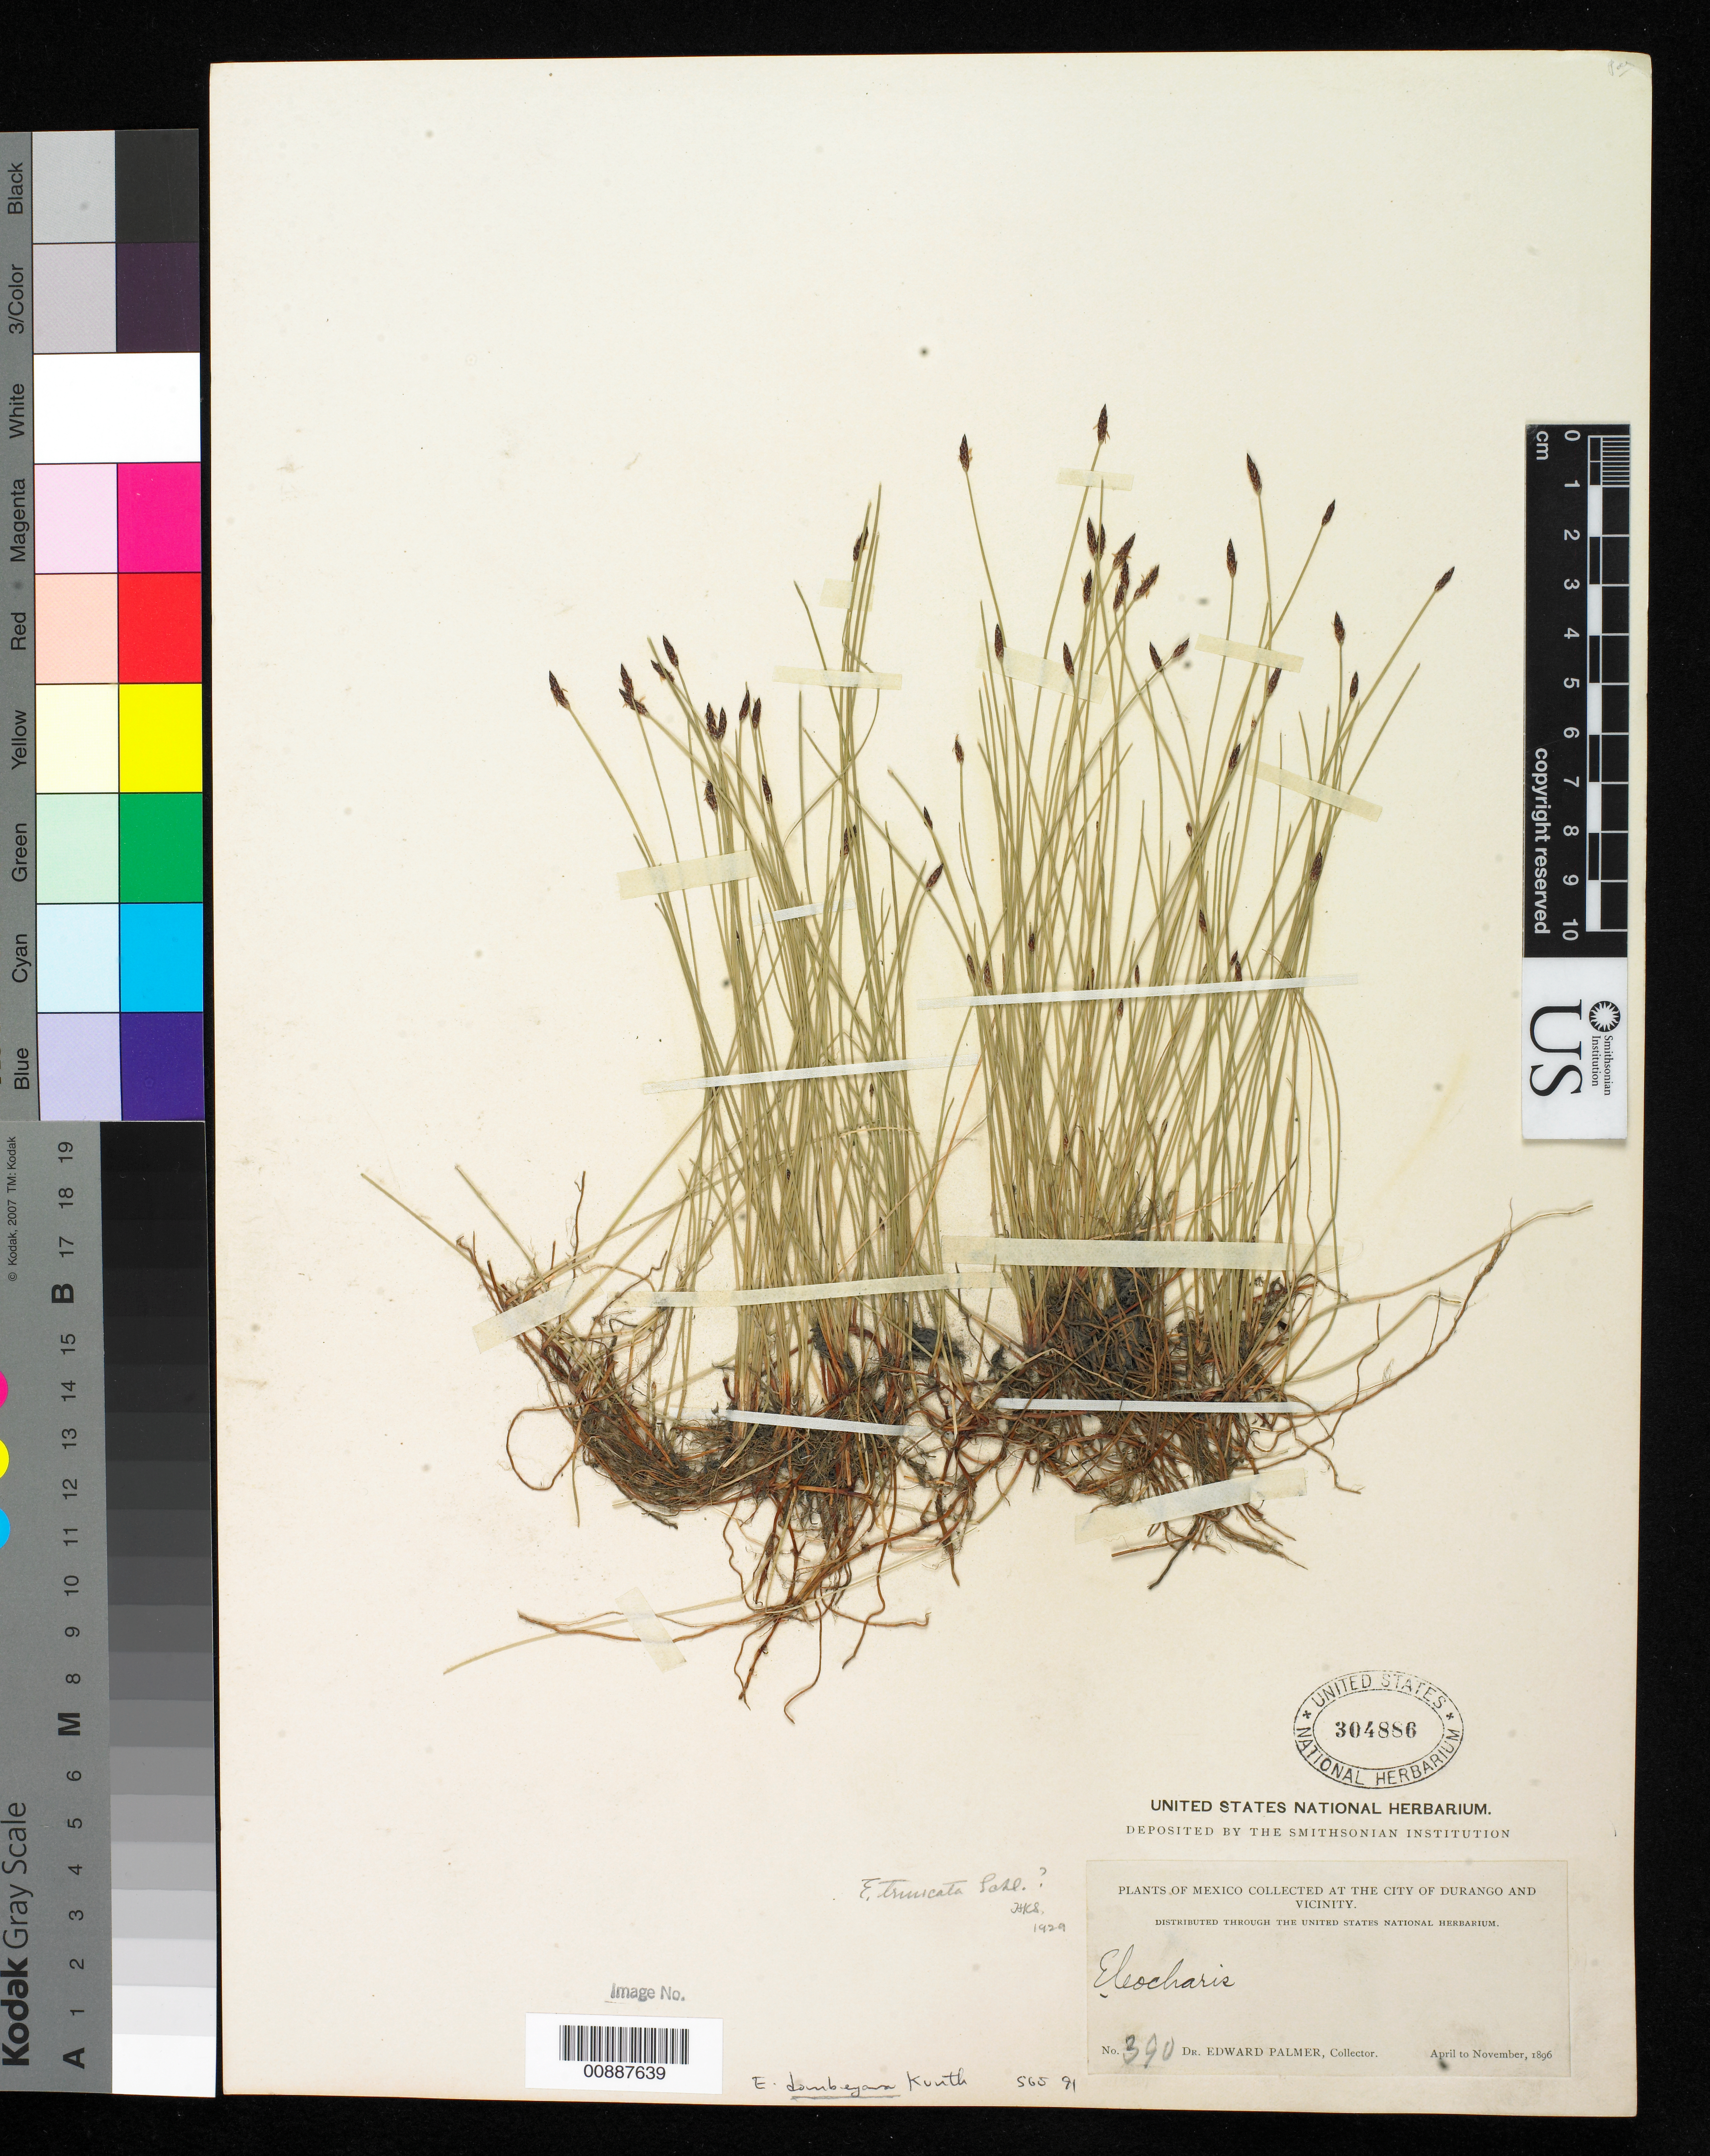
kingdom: Plantae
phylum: Tracheophyta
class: Liliopsida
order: Poales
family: Cyperaceae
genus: Eleocharis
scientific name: Eleocharis dombeyana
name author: Kunth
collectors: E. Palmer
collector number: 390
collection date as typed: Apr 1896 to -- Nov 1896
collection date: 1896-04/1896-11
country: Mexico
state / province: Durango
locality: City of Durango and vicinity.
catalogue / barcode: US 304886